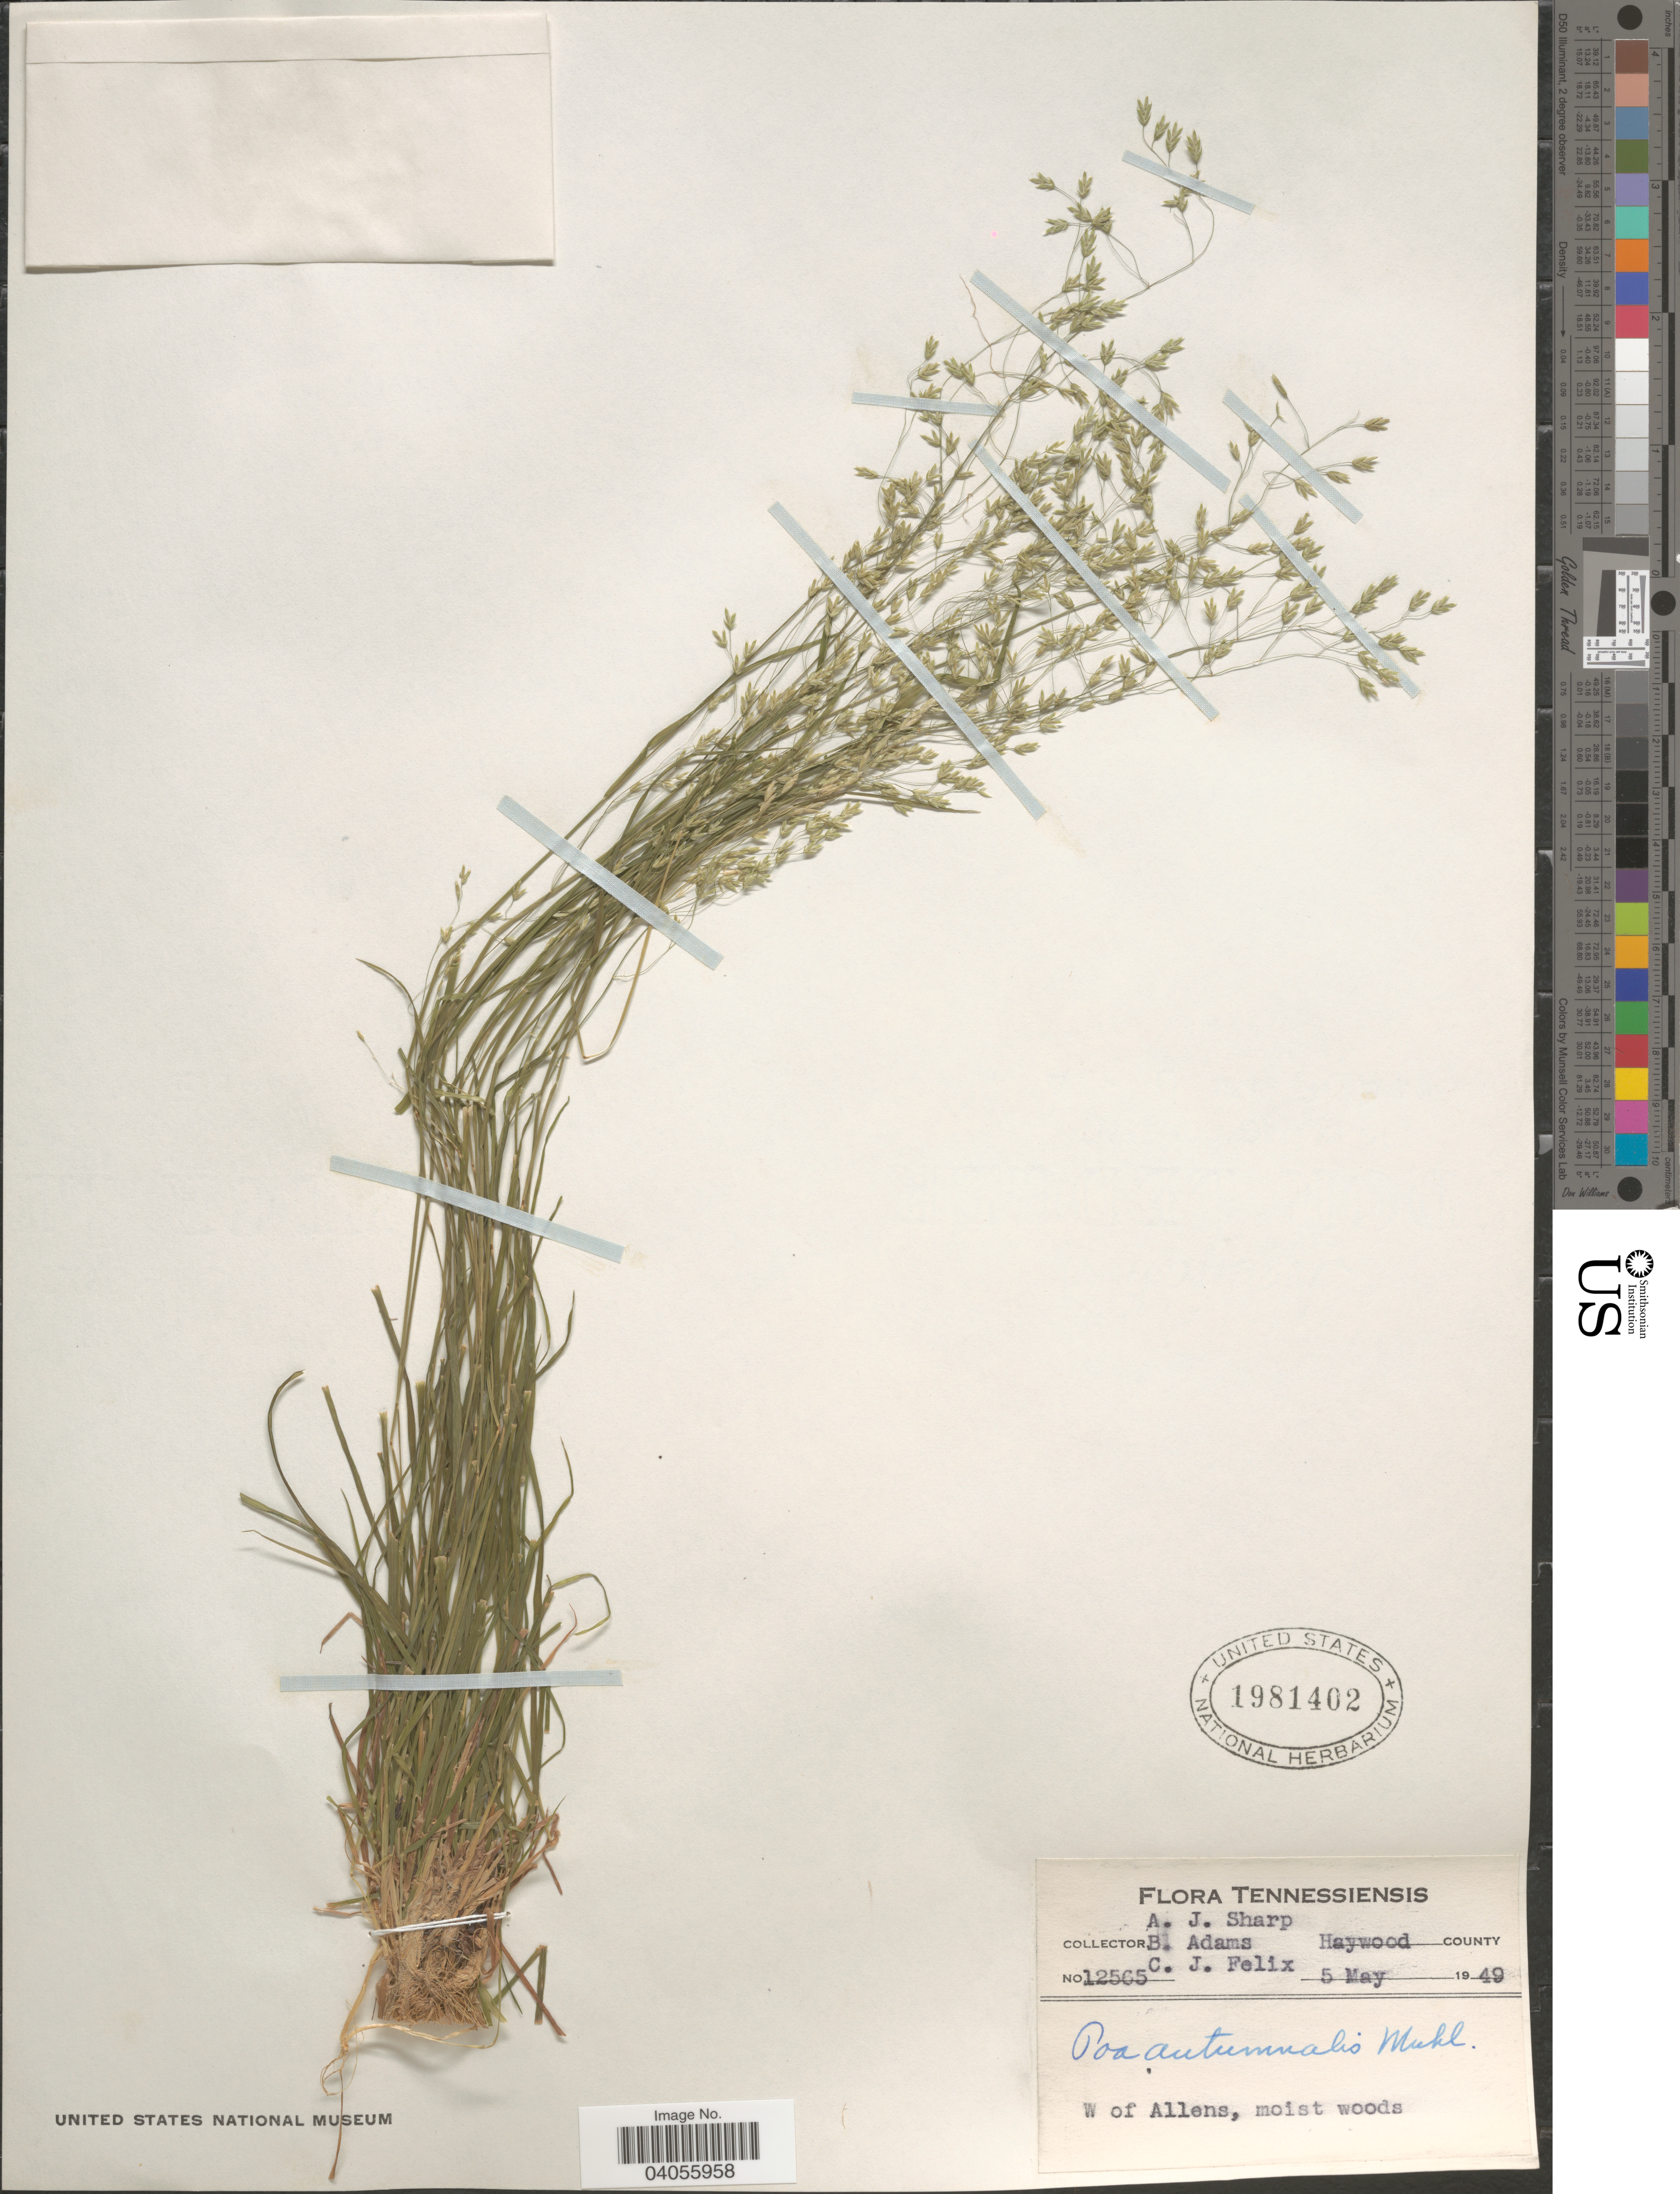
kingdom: Plantae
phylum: Tracheophyta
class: Liliopsida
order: Poales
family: Poaceae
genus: Poa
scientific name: Poa autumnalis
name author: Muhl. ex Elliott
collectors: A. J. Sharp, B. Adams & C. Felix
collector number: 12565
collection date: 1949-05-05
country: United States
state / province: Tennessee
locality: Tennessiensis. Haywood county. W of Allens, moist woods.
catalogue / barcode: US 1981402